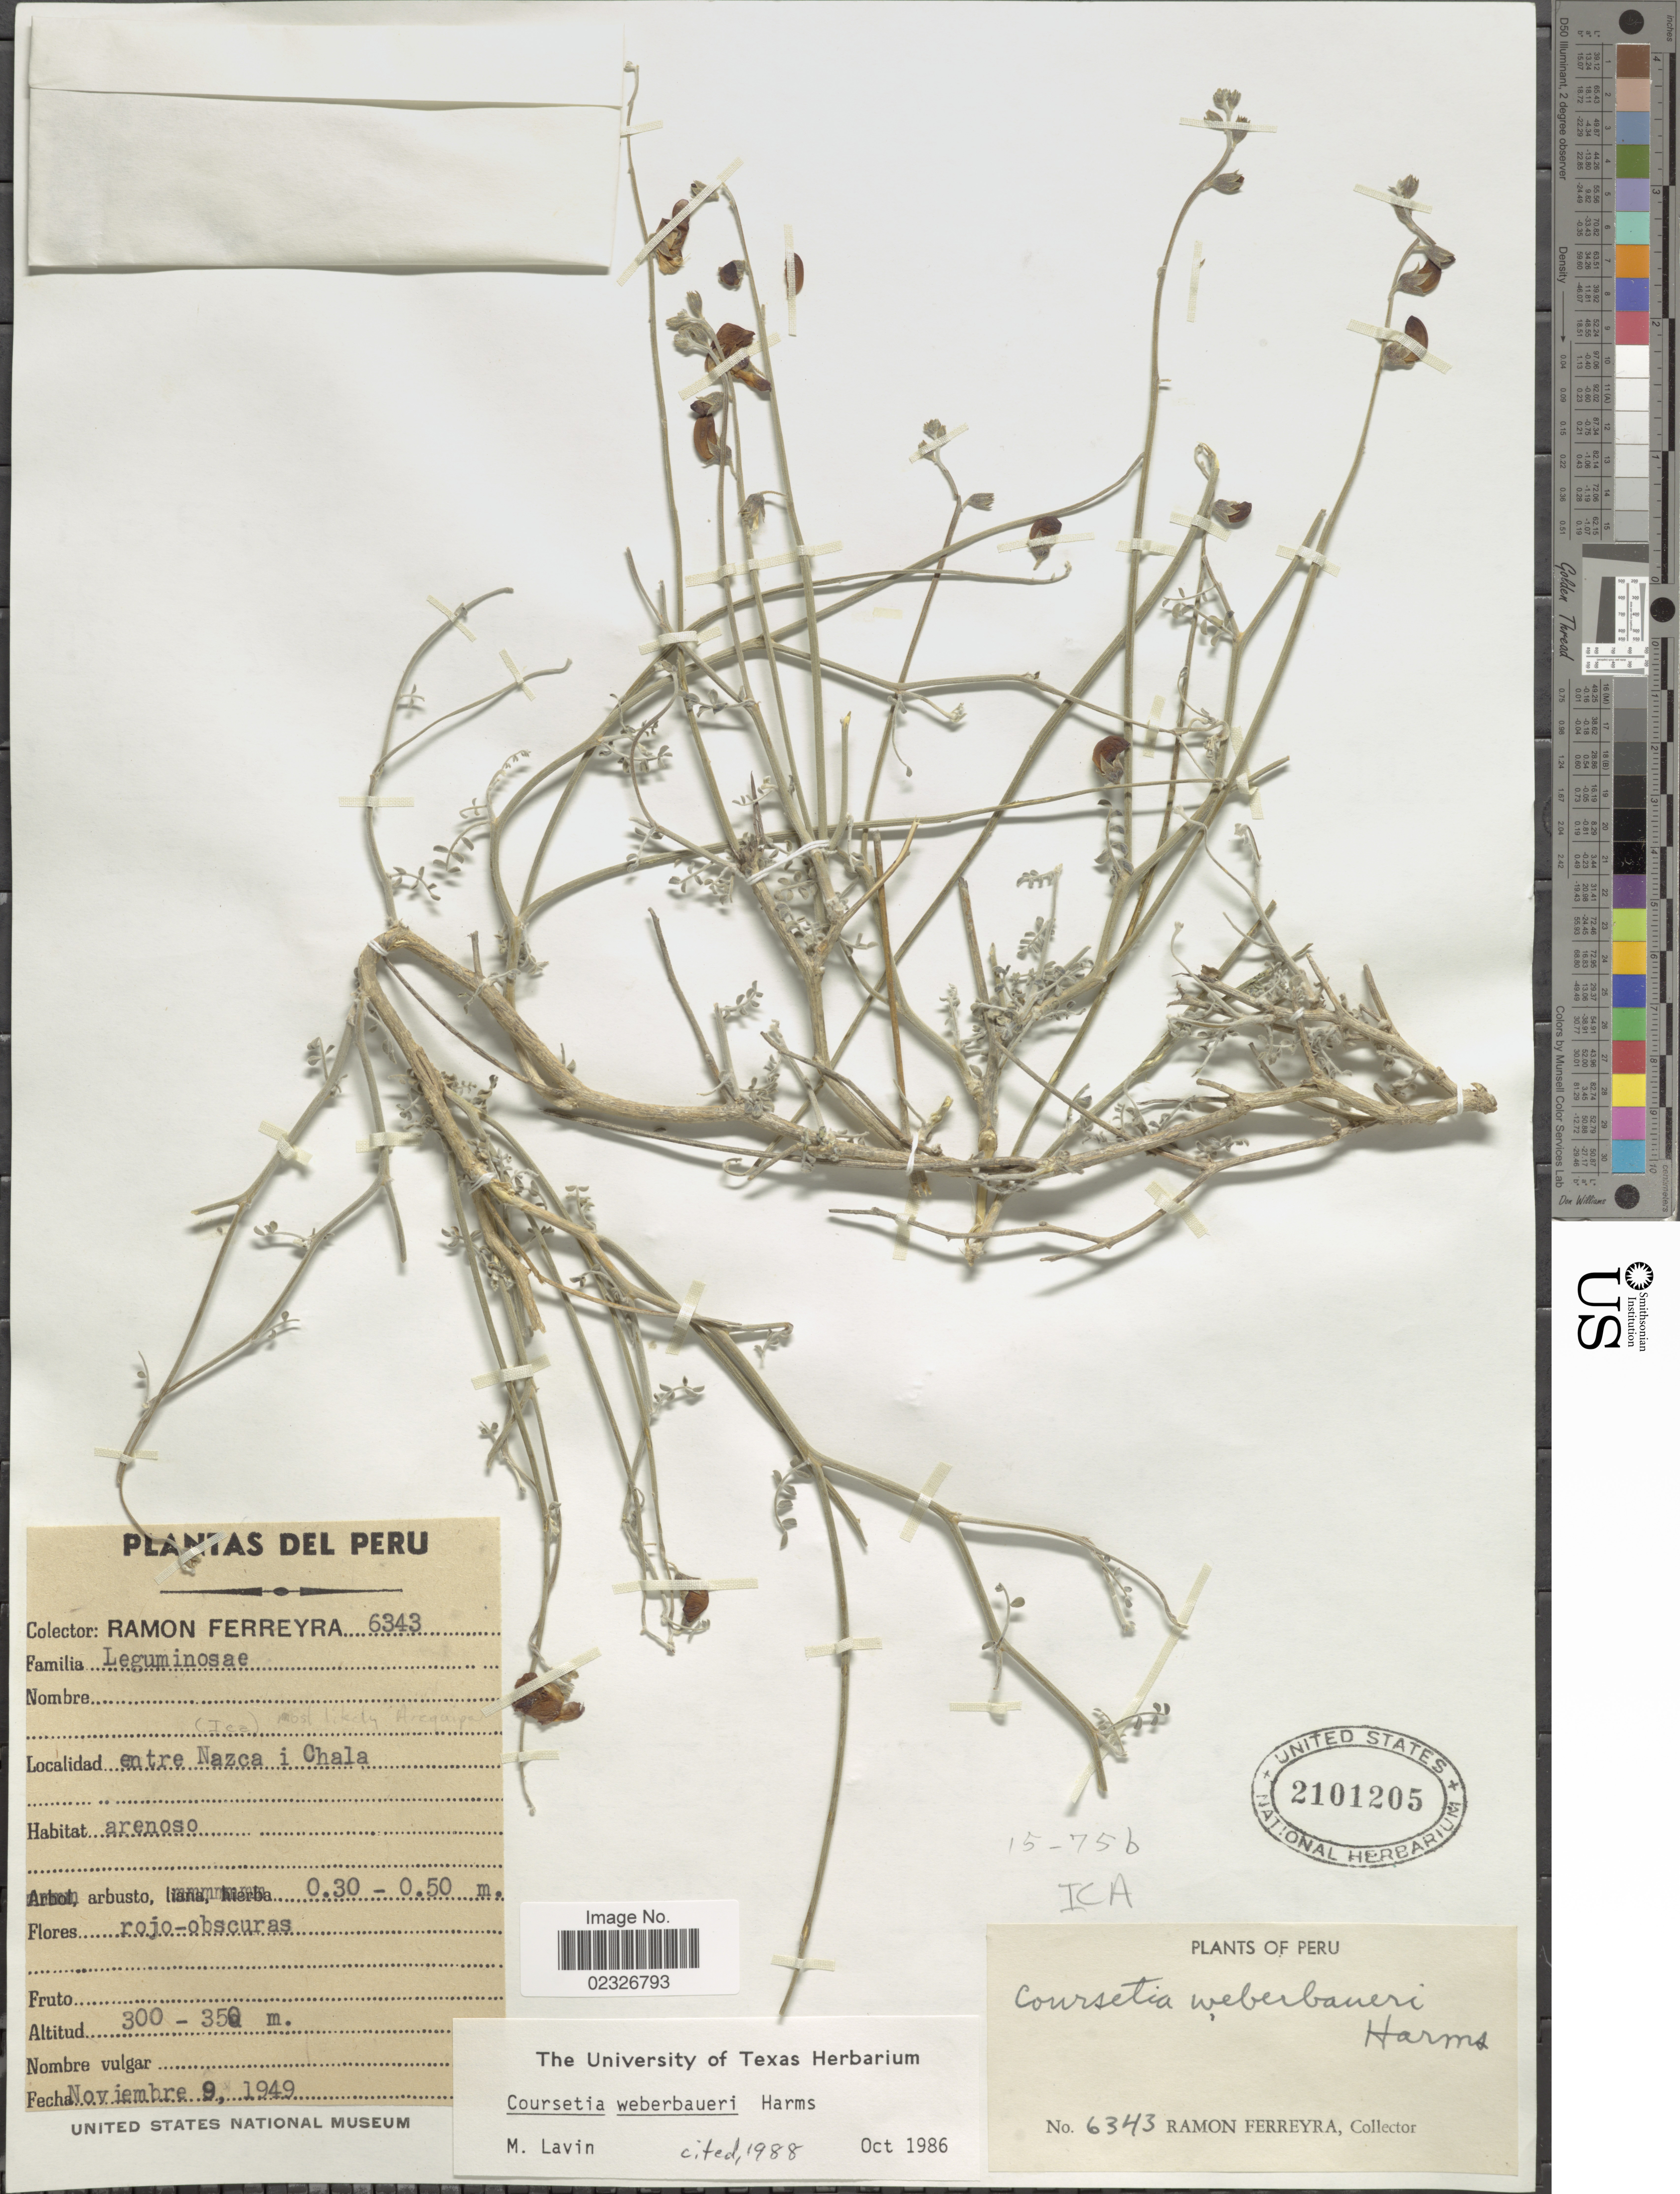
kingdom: Plantae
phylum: Tracheophyta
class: Magnoliopsida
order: Fabales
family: Fabaceae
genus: Coursetia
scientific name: Coursetia weberbaueri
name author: Harms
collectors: R. A. Ferreyra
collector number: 6343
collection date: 1949-11-09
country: Peru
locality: Entre Nazca i Chala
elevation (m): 300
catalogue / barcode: US 2101205